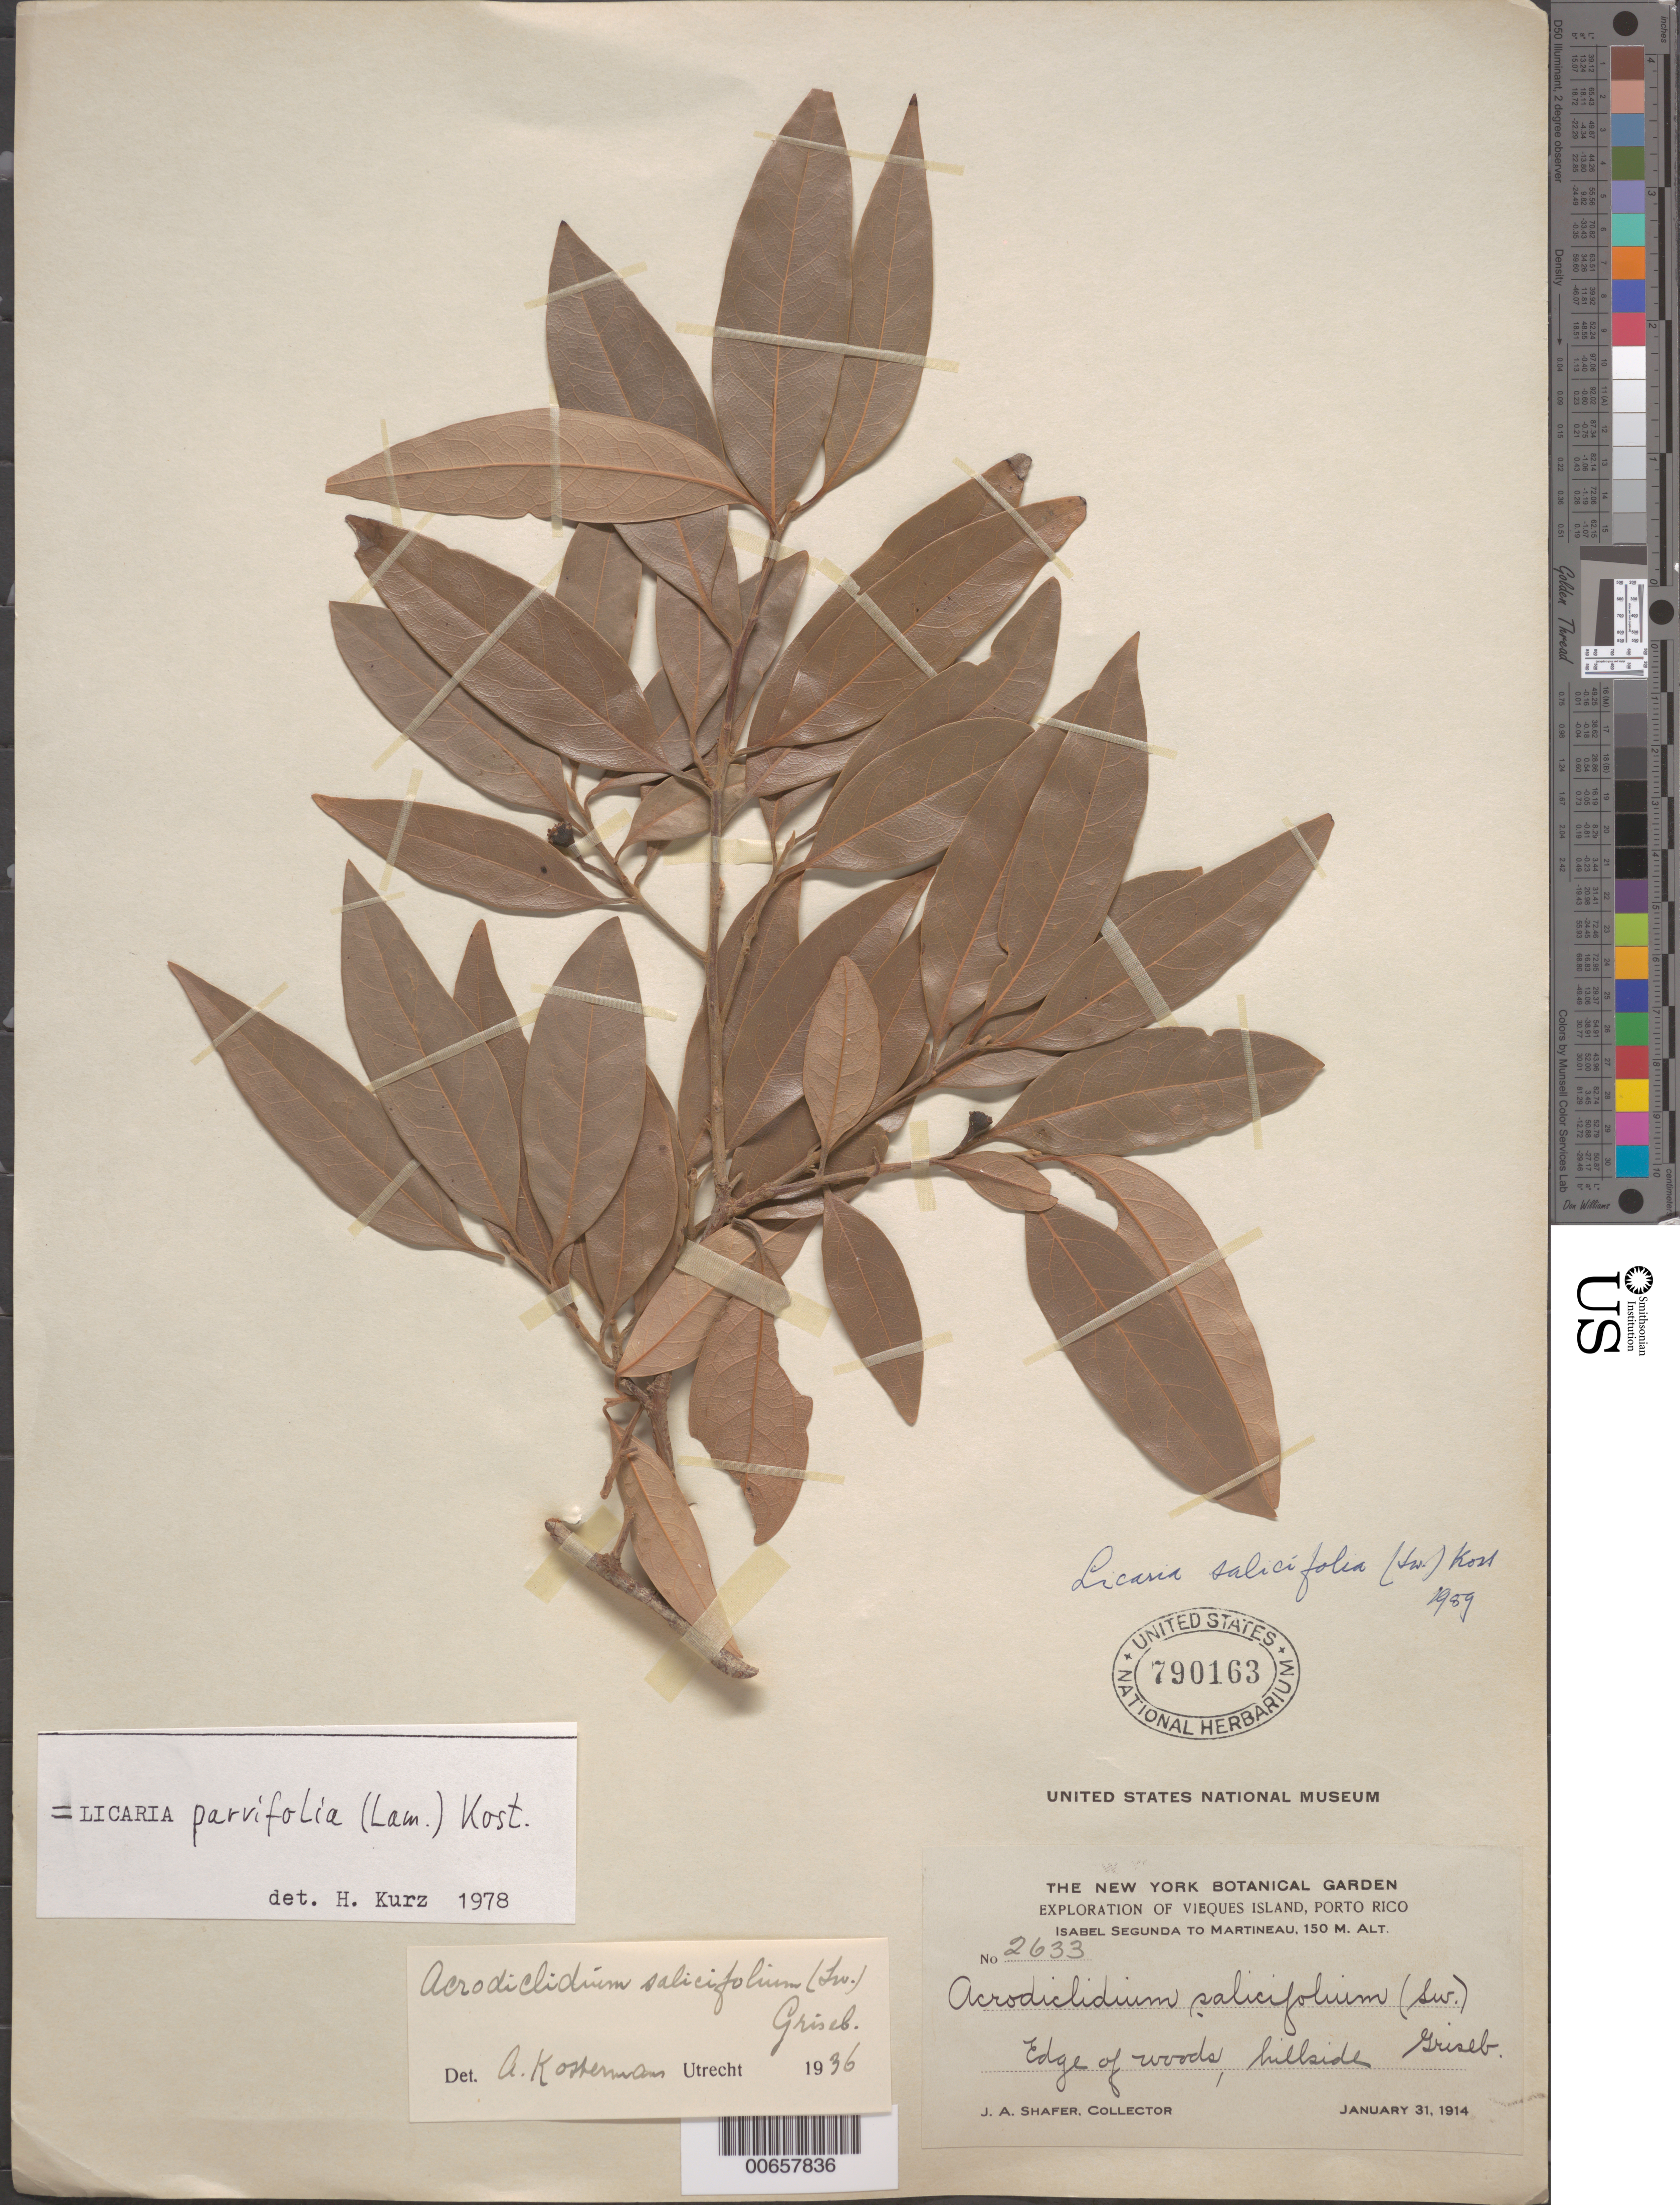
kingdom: Plantae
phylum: Tracheophyta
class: Magnoliopsida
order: Laurales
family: Lauraceae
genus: Licaria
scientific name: Licaria parvifolia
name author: (Lam.) Kosterm. ex León & Alain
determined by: Kurz, H.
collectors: J. A. Shafer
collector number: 2633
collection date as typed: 31 Jan 1914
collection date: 1914-01-31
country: Puerto Rico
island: Vieques Island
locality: Isabel Segunda to Martineau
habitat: Edge of woods, hillside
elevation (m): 150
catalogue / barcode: US 790163